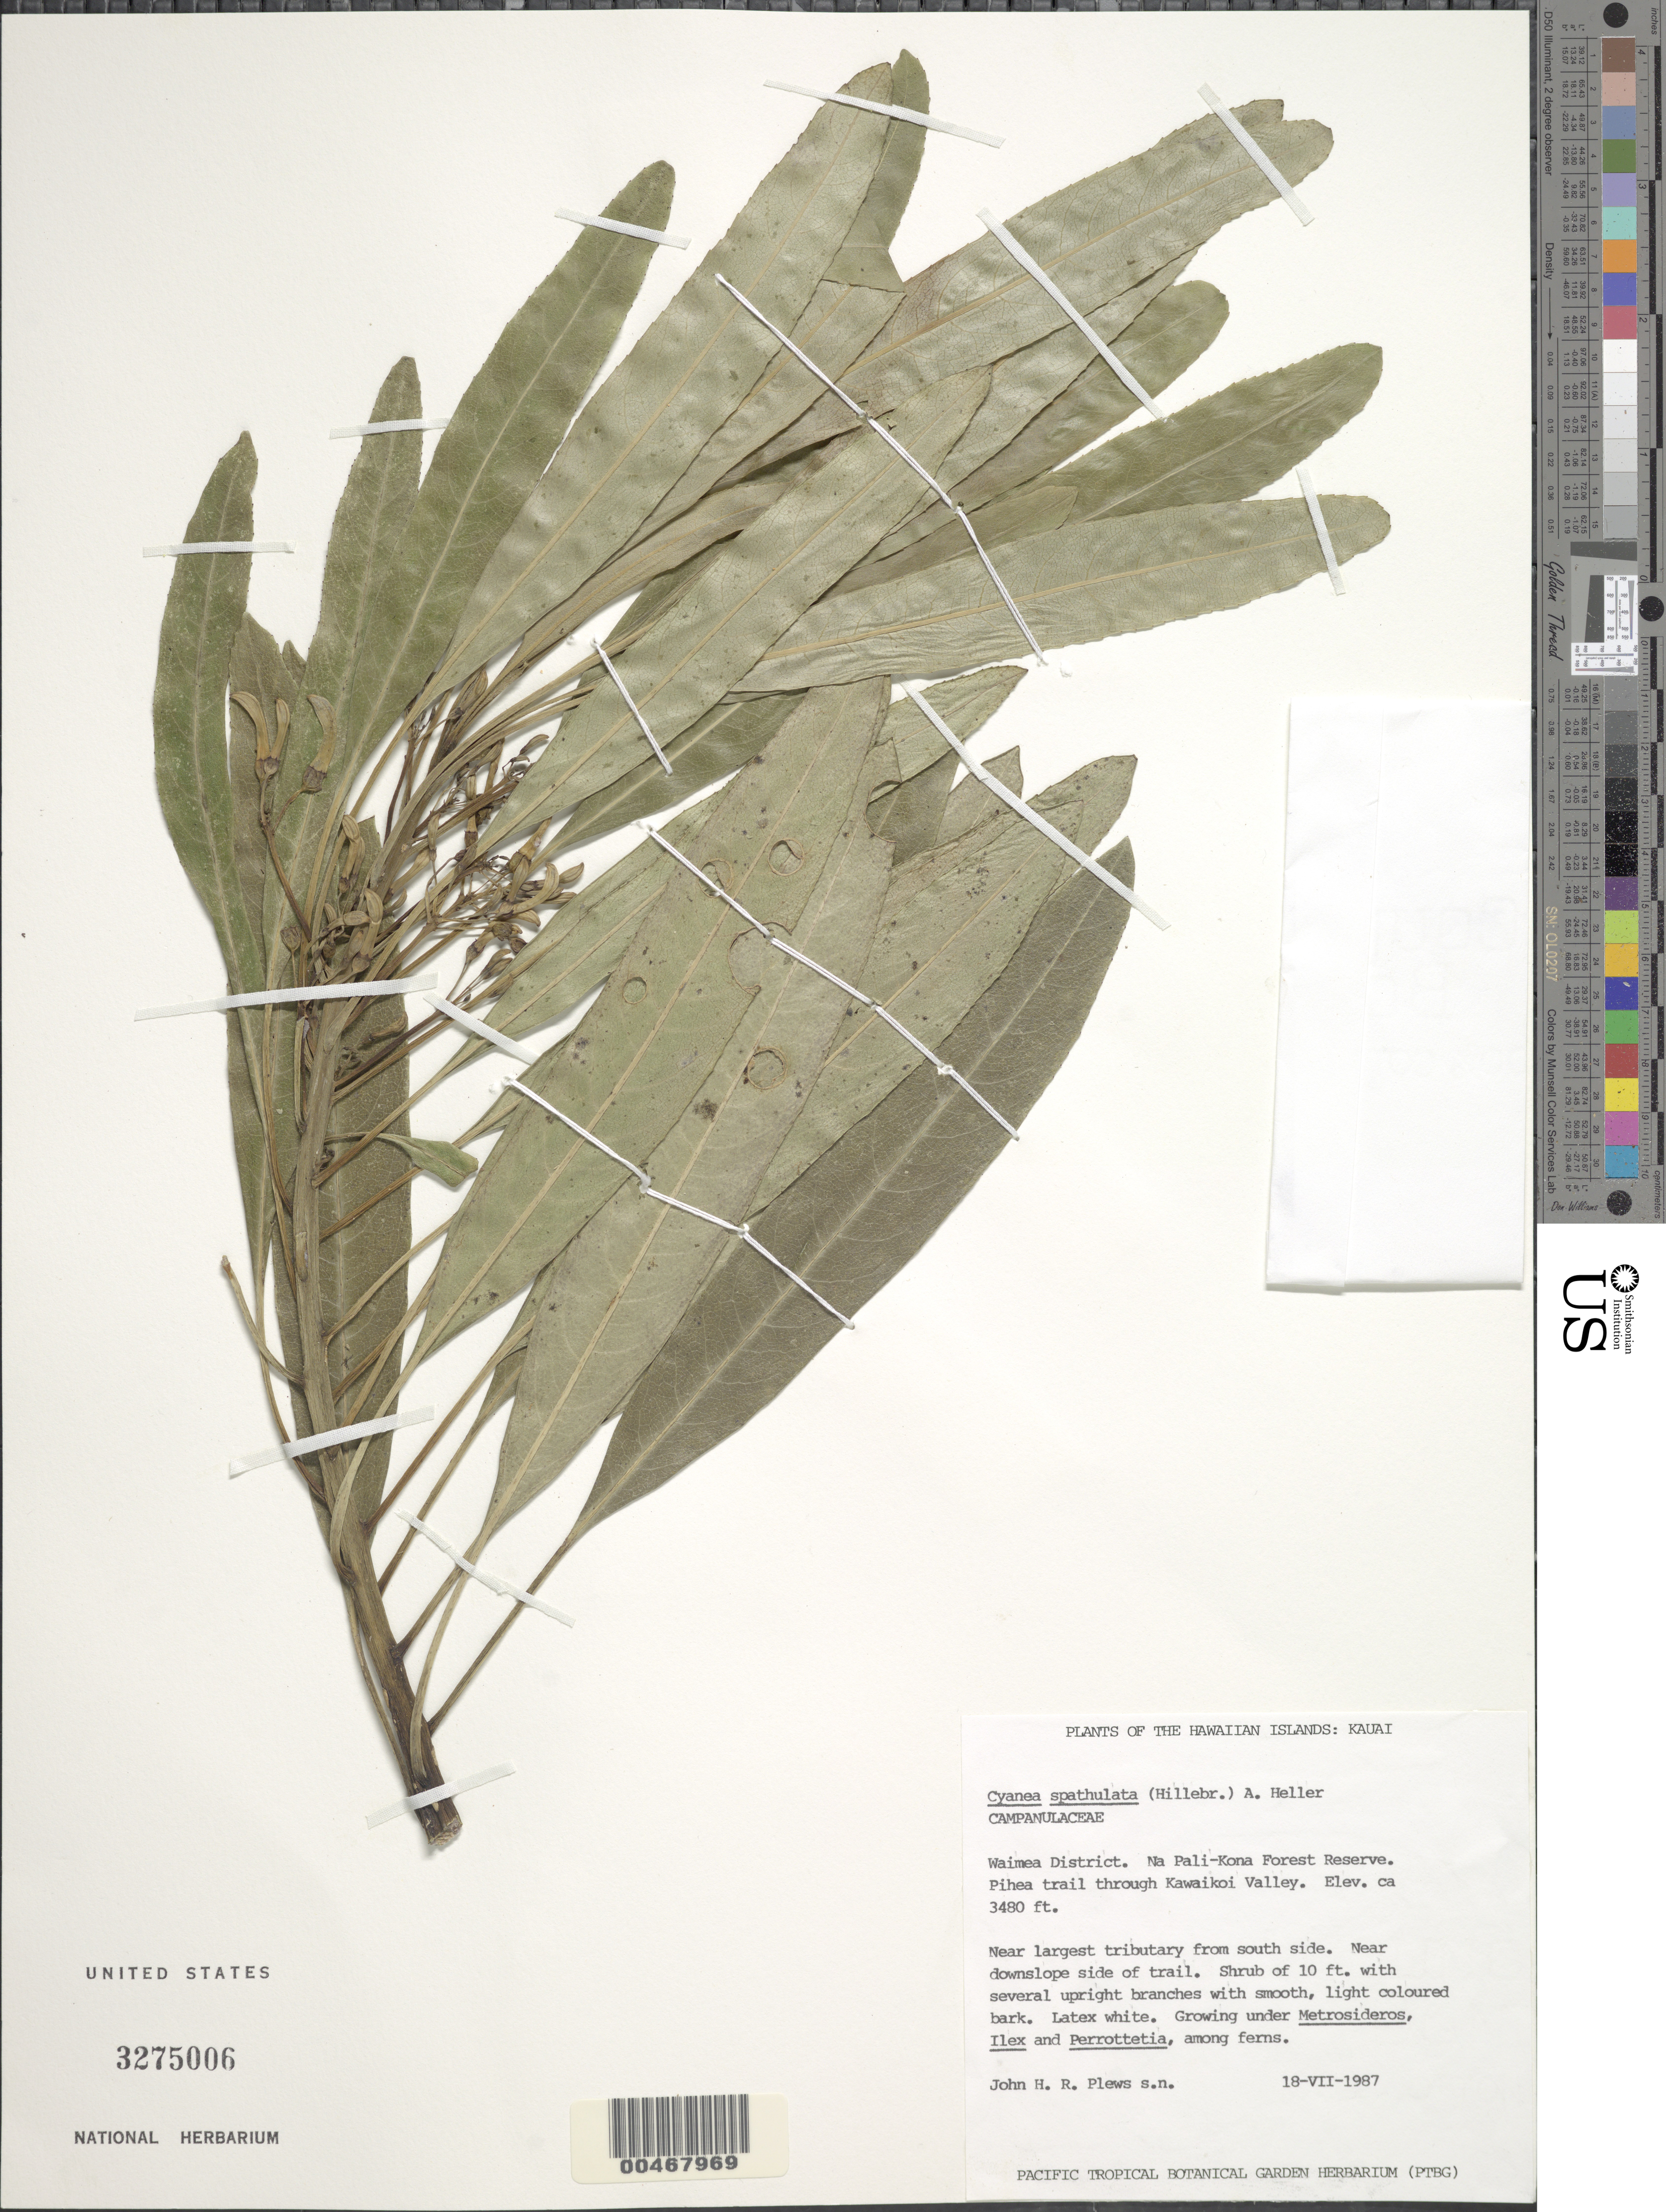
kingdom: Plantae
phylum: Tracheophyta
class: Magnoliopsida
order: Asterales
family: Campanulaceae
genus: Cyanea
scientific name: Cyanea spathulata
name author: (Hillebr.) A. Heller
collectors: J. Plews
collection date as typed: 18 Jul 1987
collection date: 1987-07-18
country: United States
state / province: Hawaii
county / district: Kauai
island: Kaua'i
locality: Waimea Dist., Na Pali-Kona Forest Reserve, Pihea trail through Kawaikoi Valley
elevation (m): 1061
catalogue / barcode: US 3275006